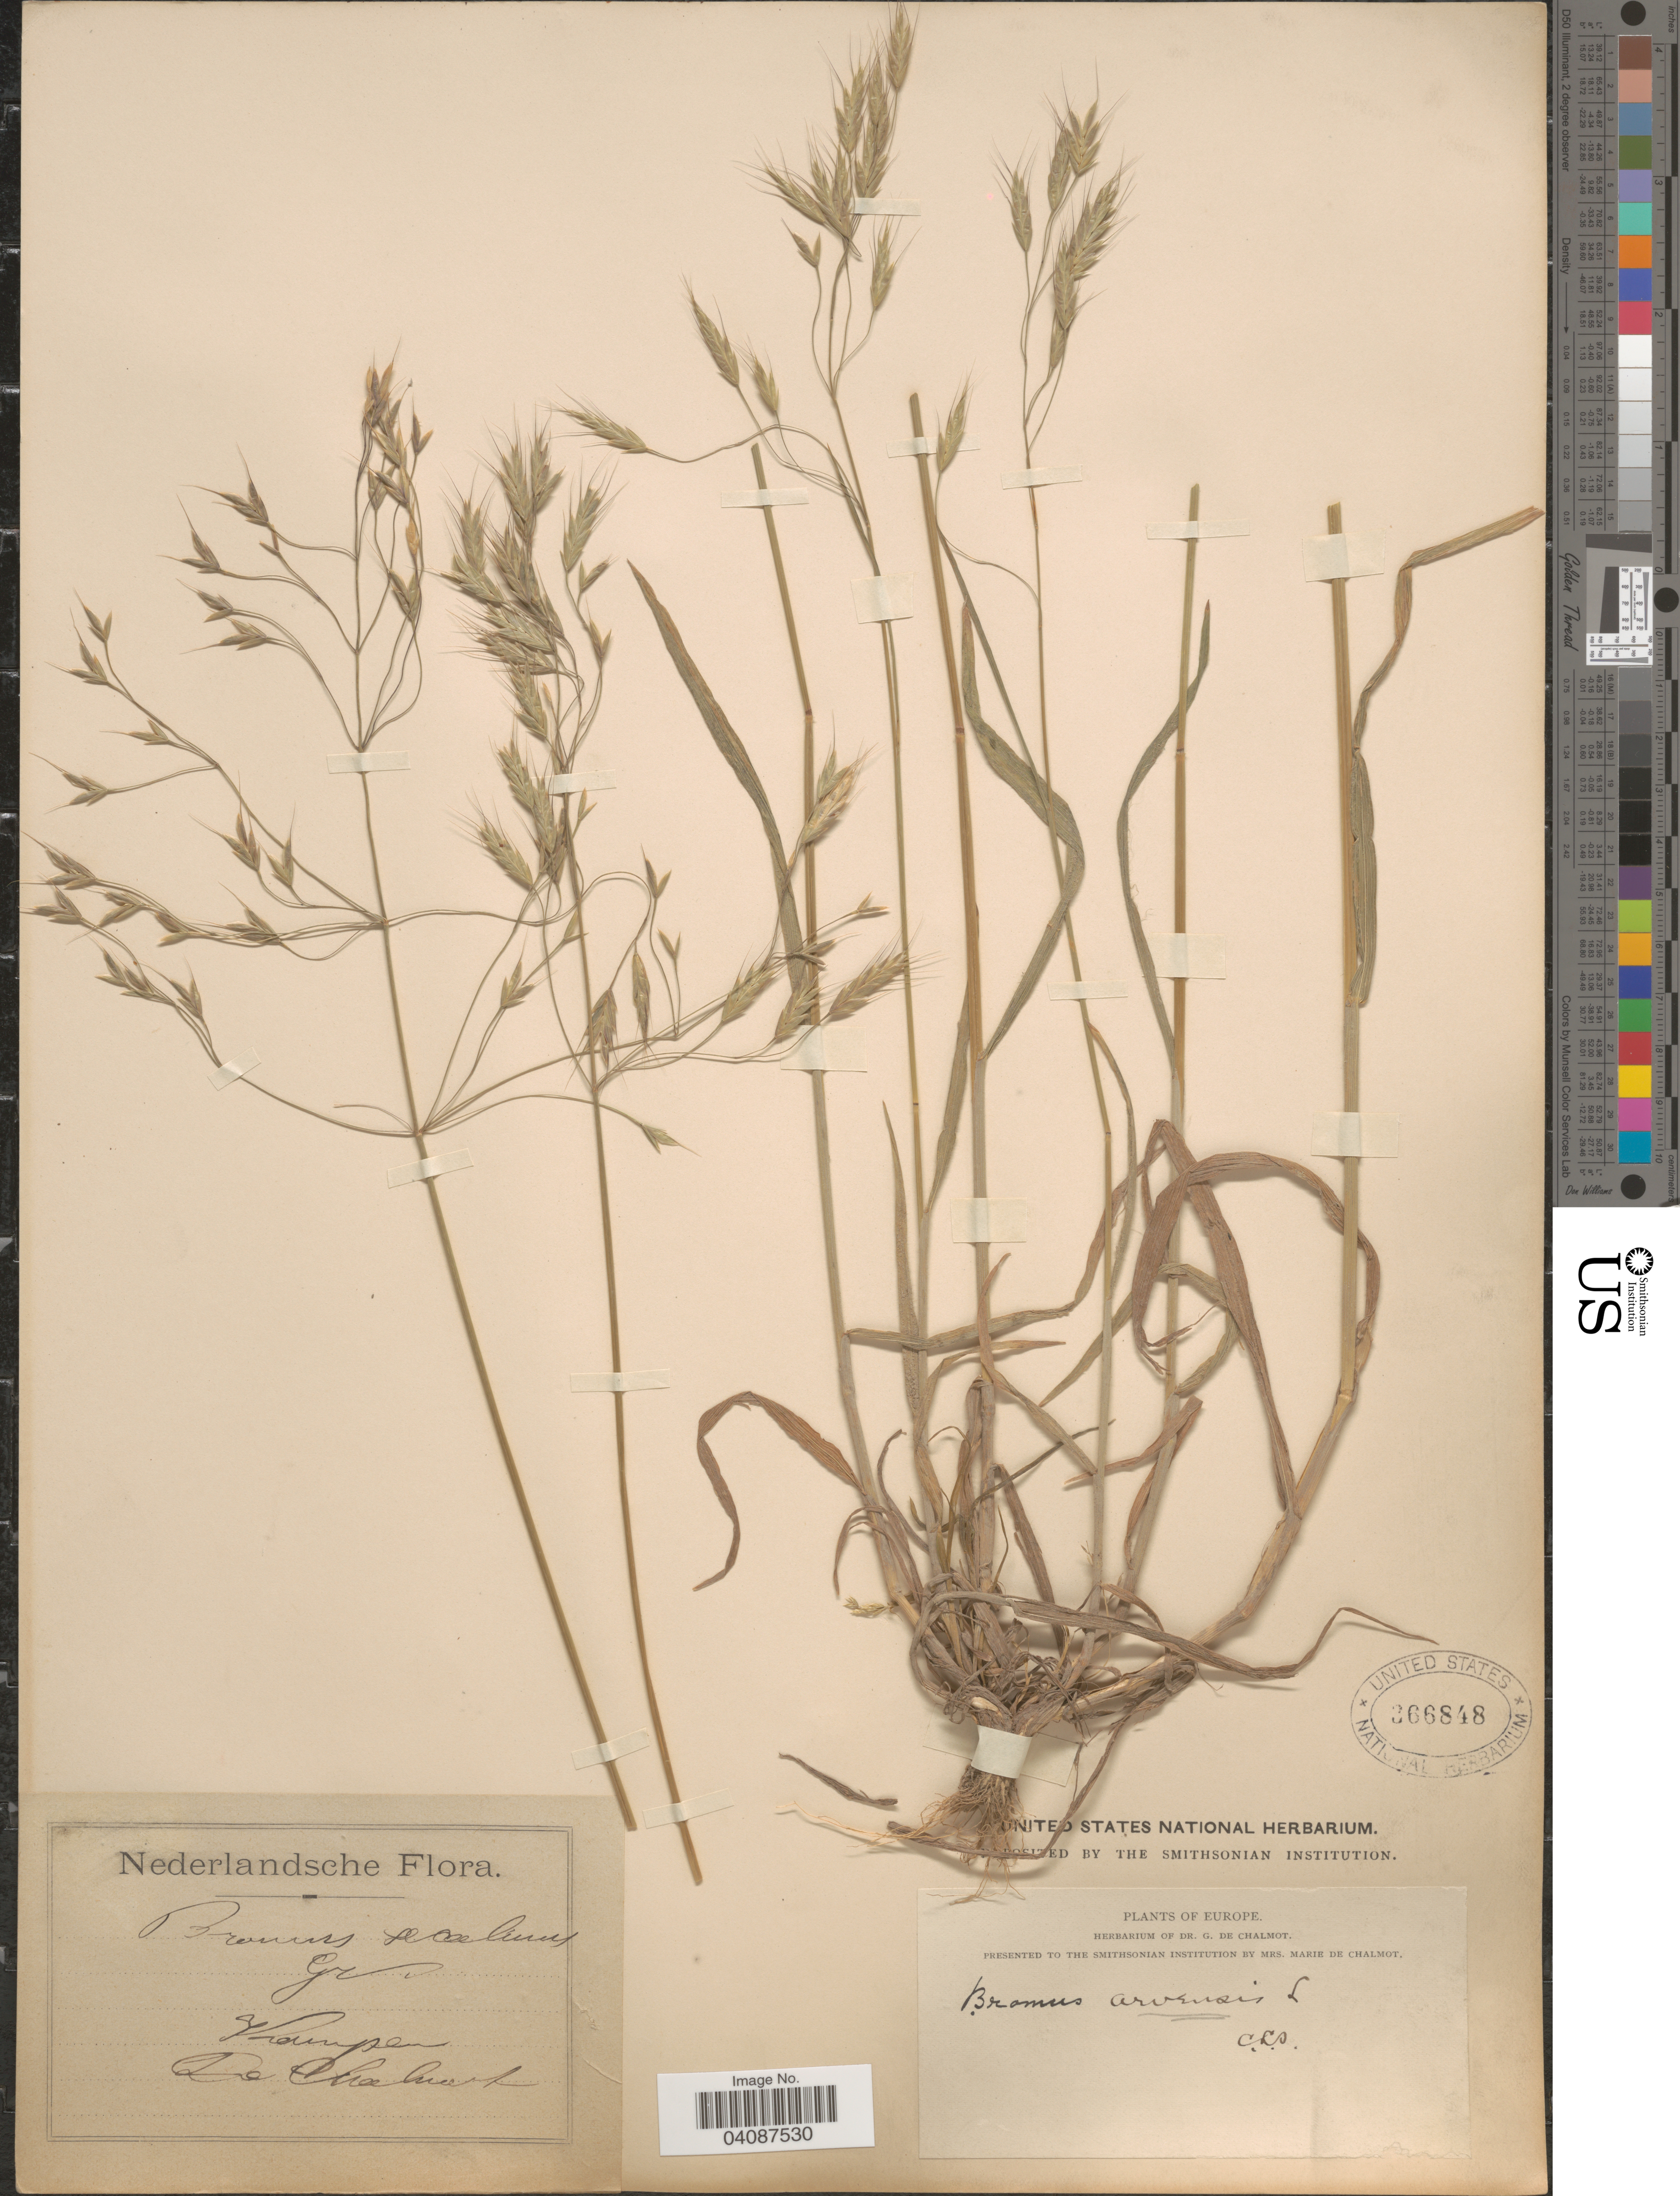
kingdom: Plantae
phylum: Tracheophyta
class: Liliopsida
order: Poales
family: Poaceae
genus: Bromus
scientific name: Bromus arvensis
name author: L.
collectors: G. de Chalmot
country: Netherlands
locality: Nederlandsche. Kampen.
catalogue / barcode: US 366848